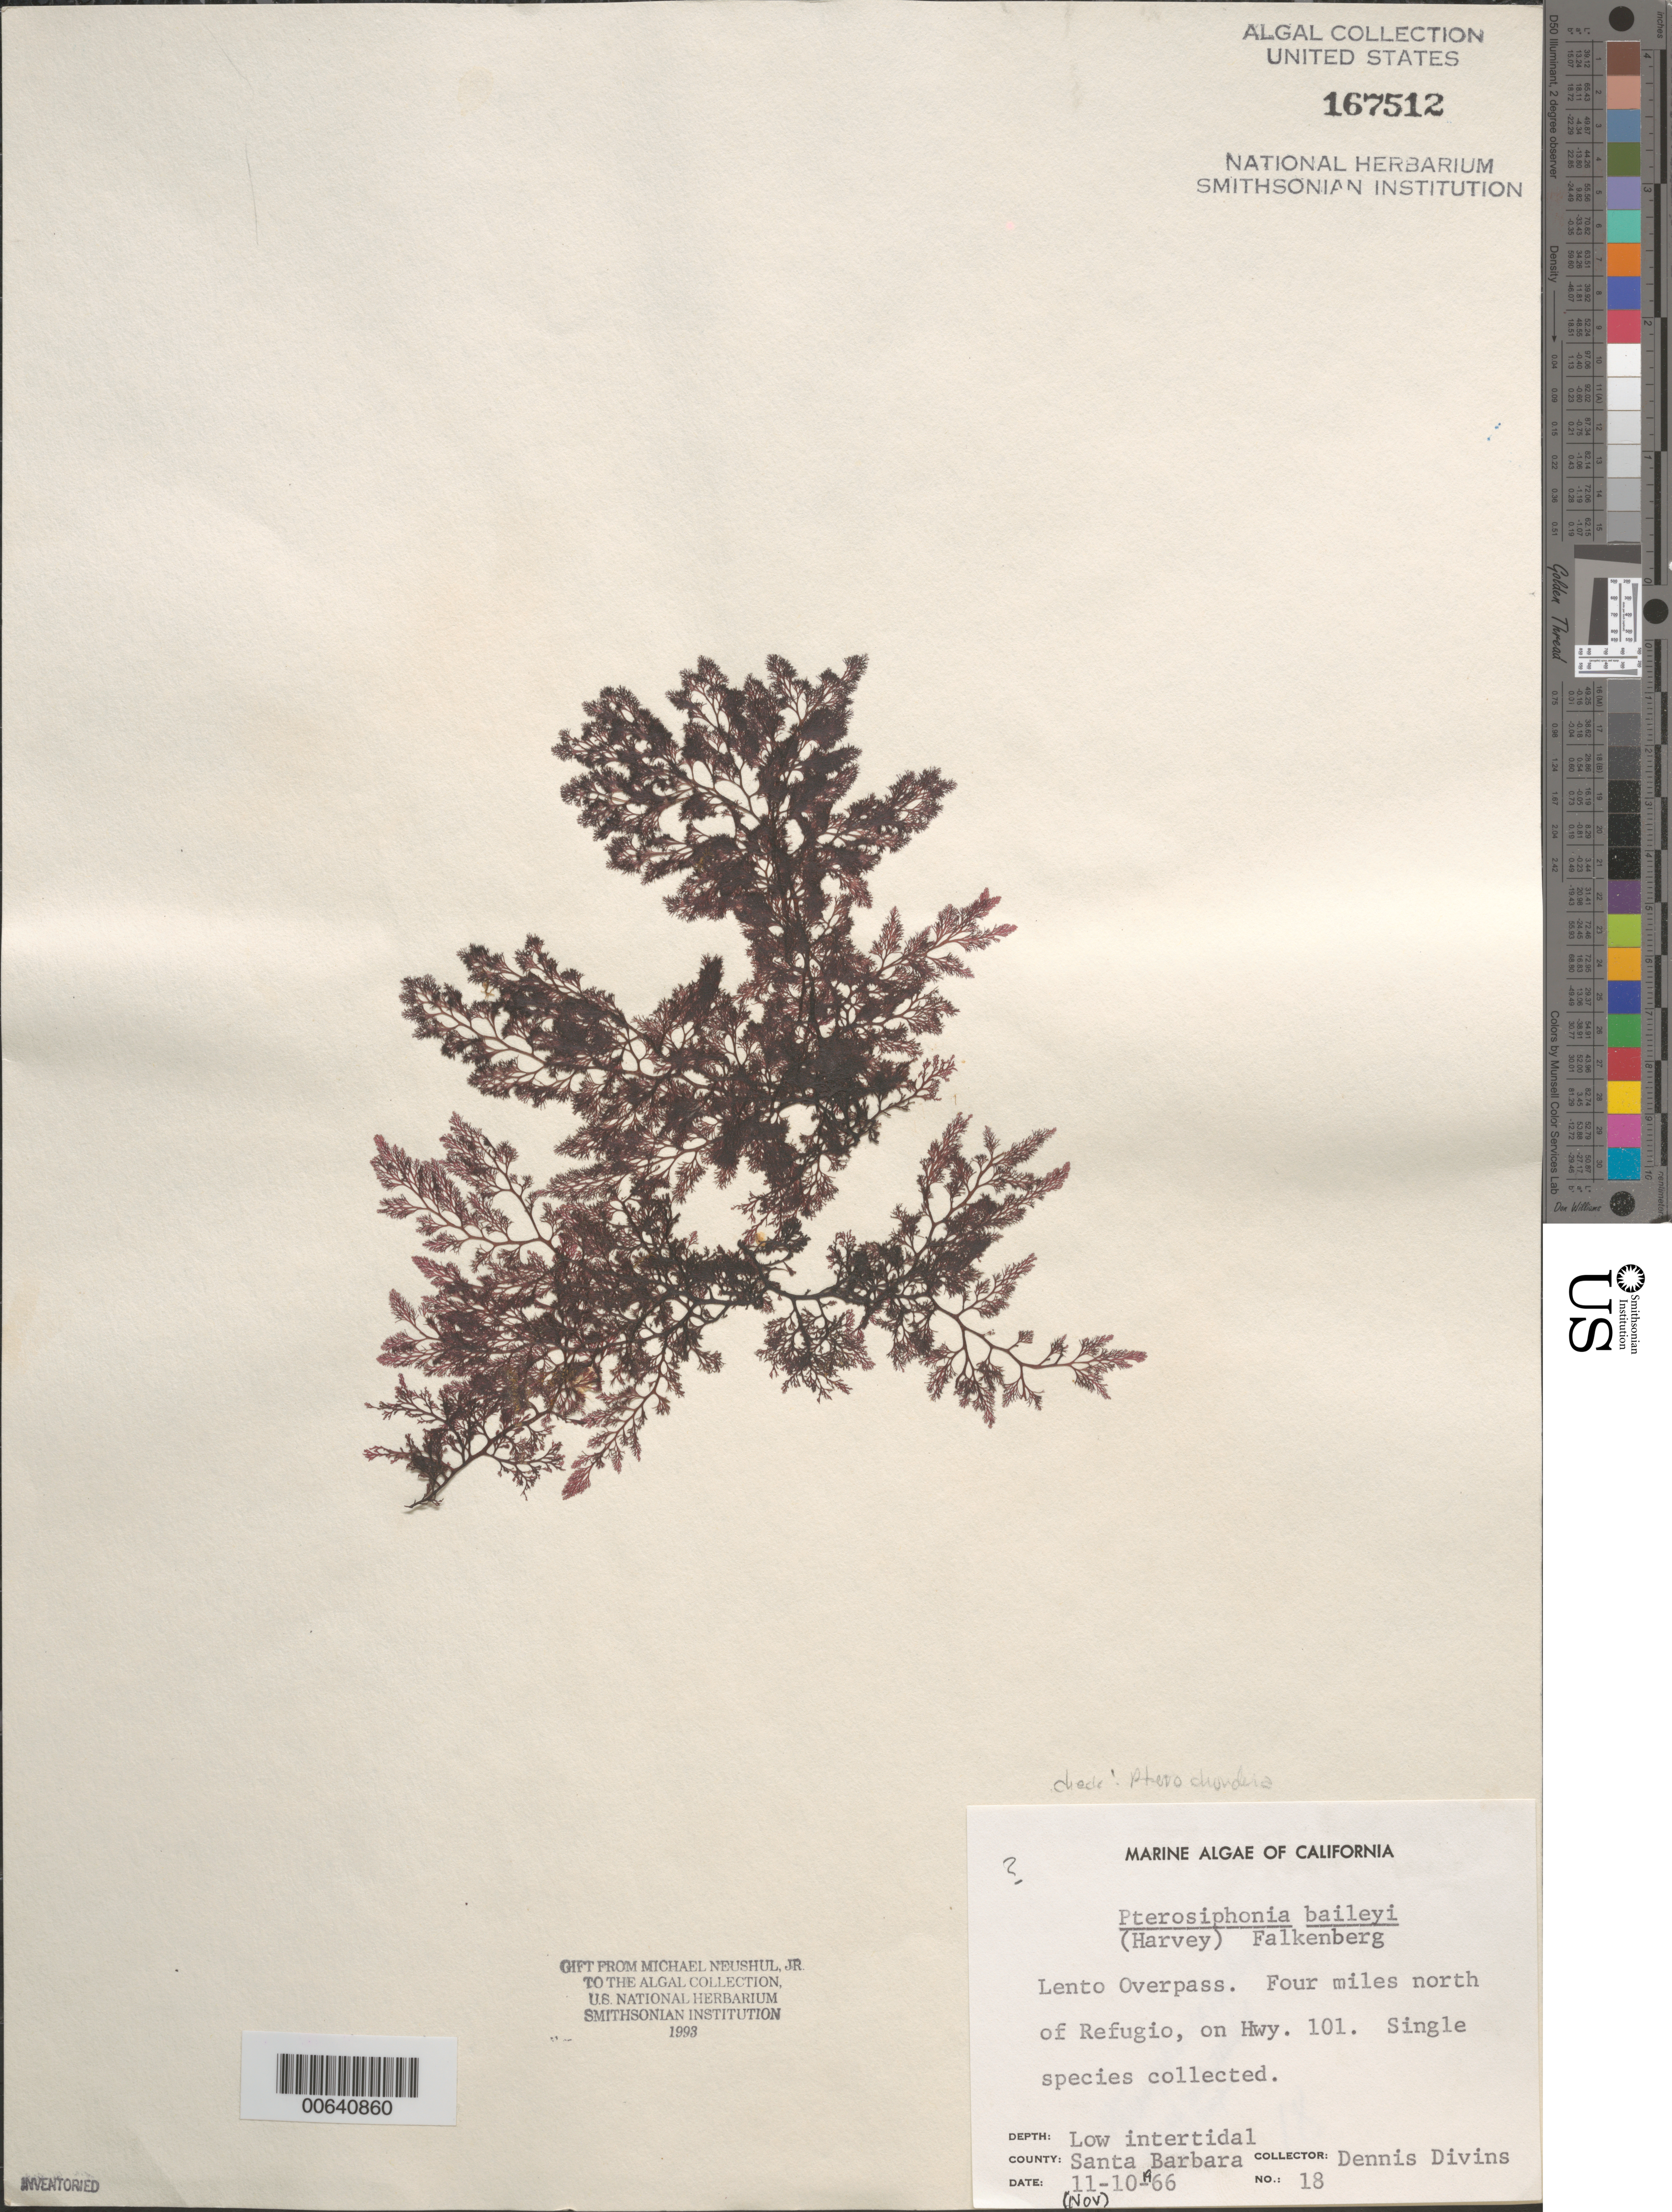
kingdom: Plantae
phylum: Rhodophyta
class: Florideophyceae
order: Ceramiales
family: Rhodomelaceae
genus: Symphyocladiella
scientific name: Symphyocladiella baileyi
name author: (Harvey) D.E.Bustamante et al.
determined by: Algae name updating Project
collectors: D. Divins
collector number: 18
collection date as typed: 10 Nov 1966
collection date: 1966-11-10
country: United States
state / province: California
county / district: Santa Barbara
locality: Lento Overpass, 4 miles north of Refugio on Highway 101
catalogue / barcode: US 167512